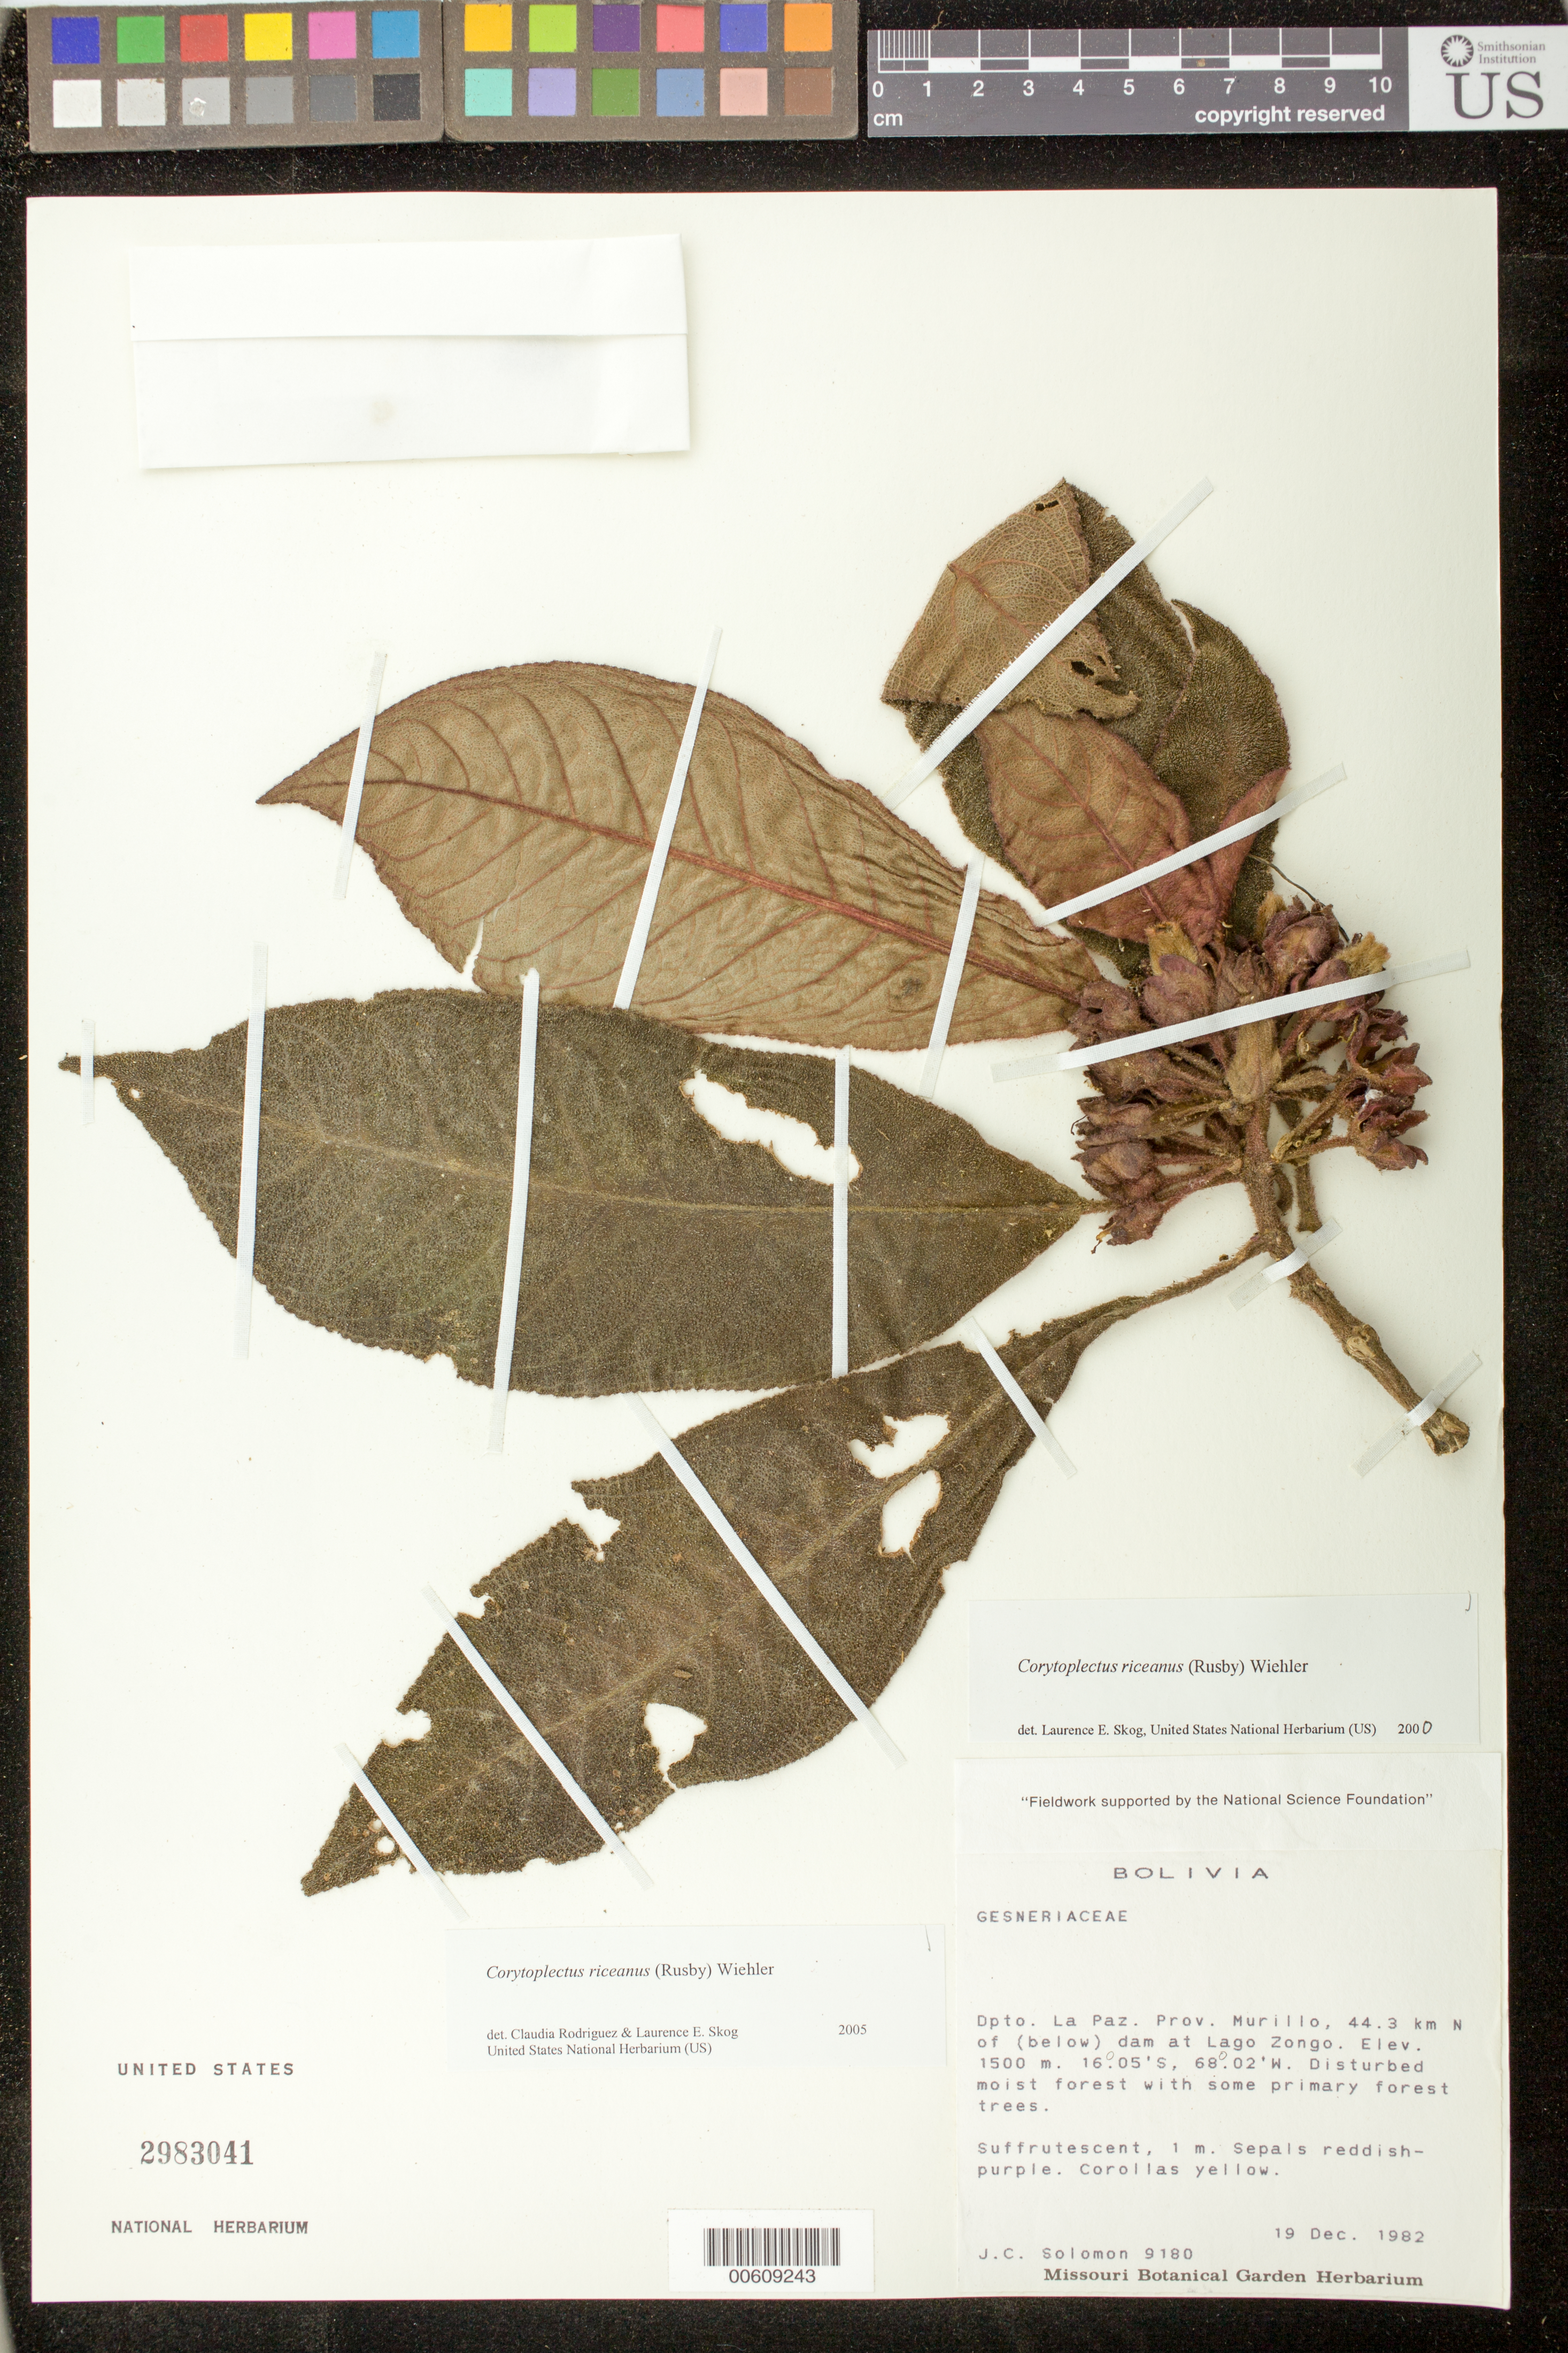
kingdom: Plantae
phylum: Tracheophyta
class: Magnoliopsida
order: Lamiales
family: Gesneriaceae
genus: Corytoplectus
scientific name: Corytoplectus riceanus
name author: (Rusby) Wiehler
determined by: Rodríguez-Flores, C. I.; Skog, L. E.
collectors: J. C. Solomon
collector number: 9180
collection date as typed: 19 Dec 1982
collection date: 1982-12-19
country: Bolivia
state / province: La Paz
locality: Prov. Murillo; 44.3 km N of (below) dam at Lago Zongo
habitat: Disturbed moist forest with some primary forest trees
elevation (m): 1500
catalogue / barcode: US 2983041